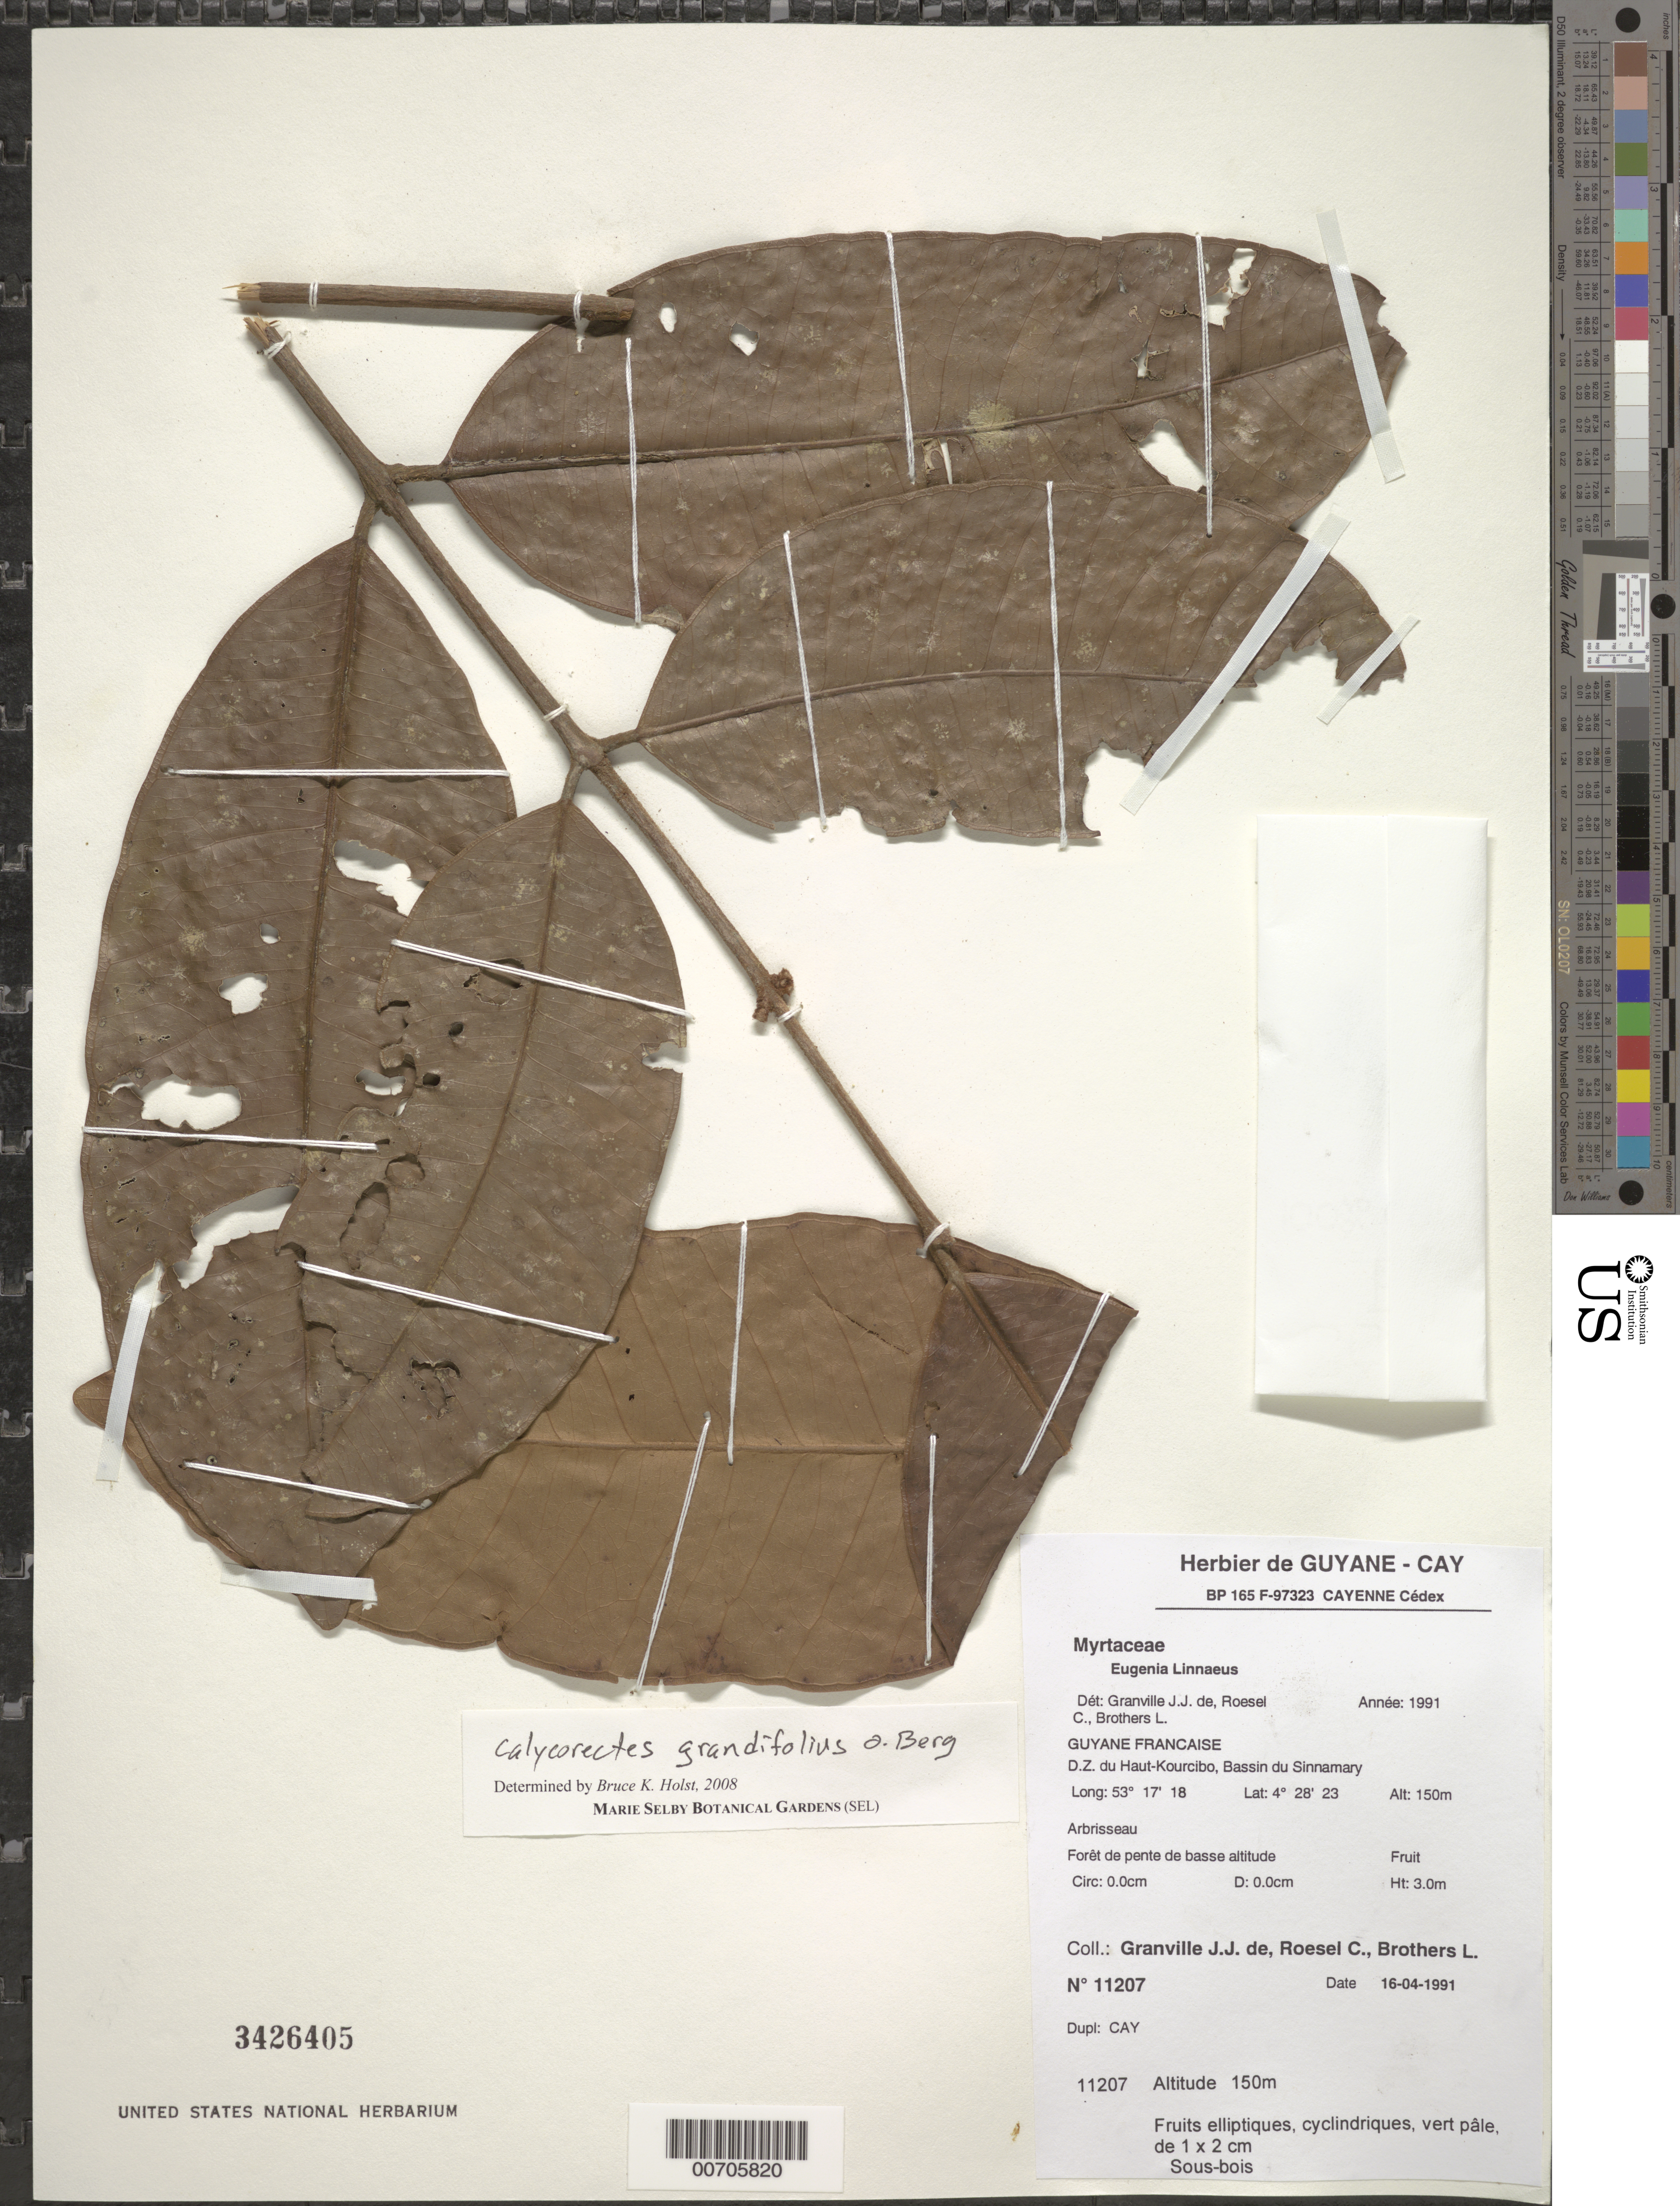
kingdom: Plantae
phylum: Tracheophyta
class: Magnoliopsida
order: Myrtales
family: Myrtaceae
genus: Eugenia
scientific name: Eugenia neograndifolia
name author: Mattos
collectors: J.-J. de Granville, C. S. Roesel & L. Brothers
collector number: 11207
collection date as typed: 16-Apr-91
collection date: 1991-04-16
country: French Guiana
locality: D.Z. du Haut-Kourcibo, Bassin du Sinnamary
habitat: Low, slope forest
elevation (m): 150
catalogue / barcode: US 3426405